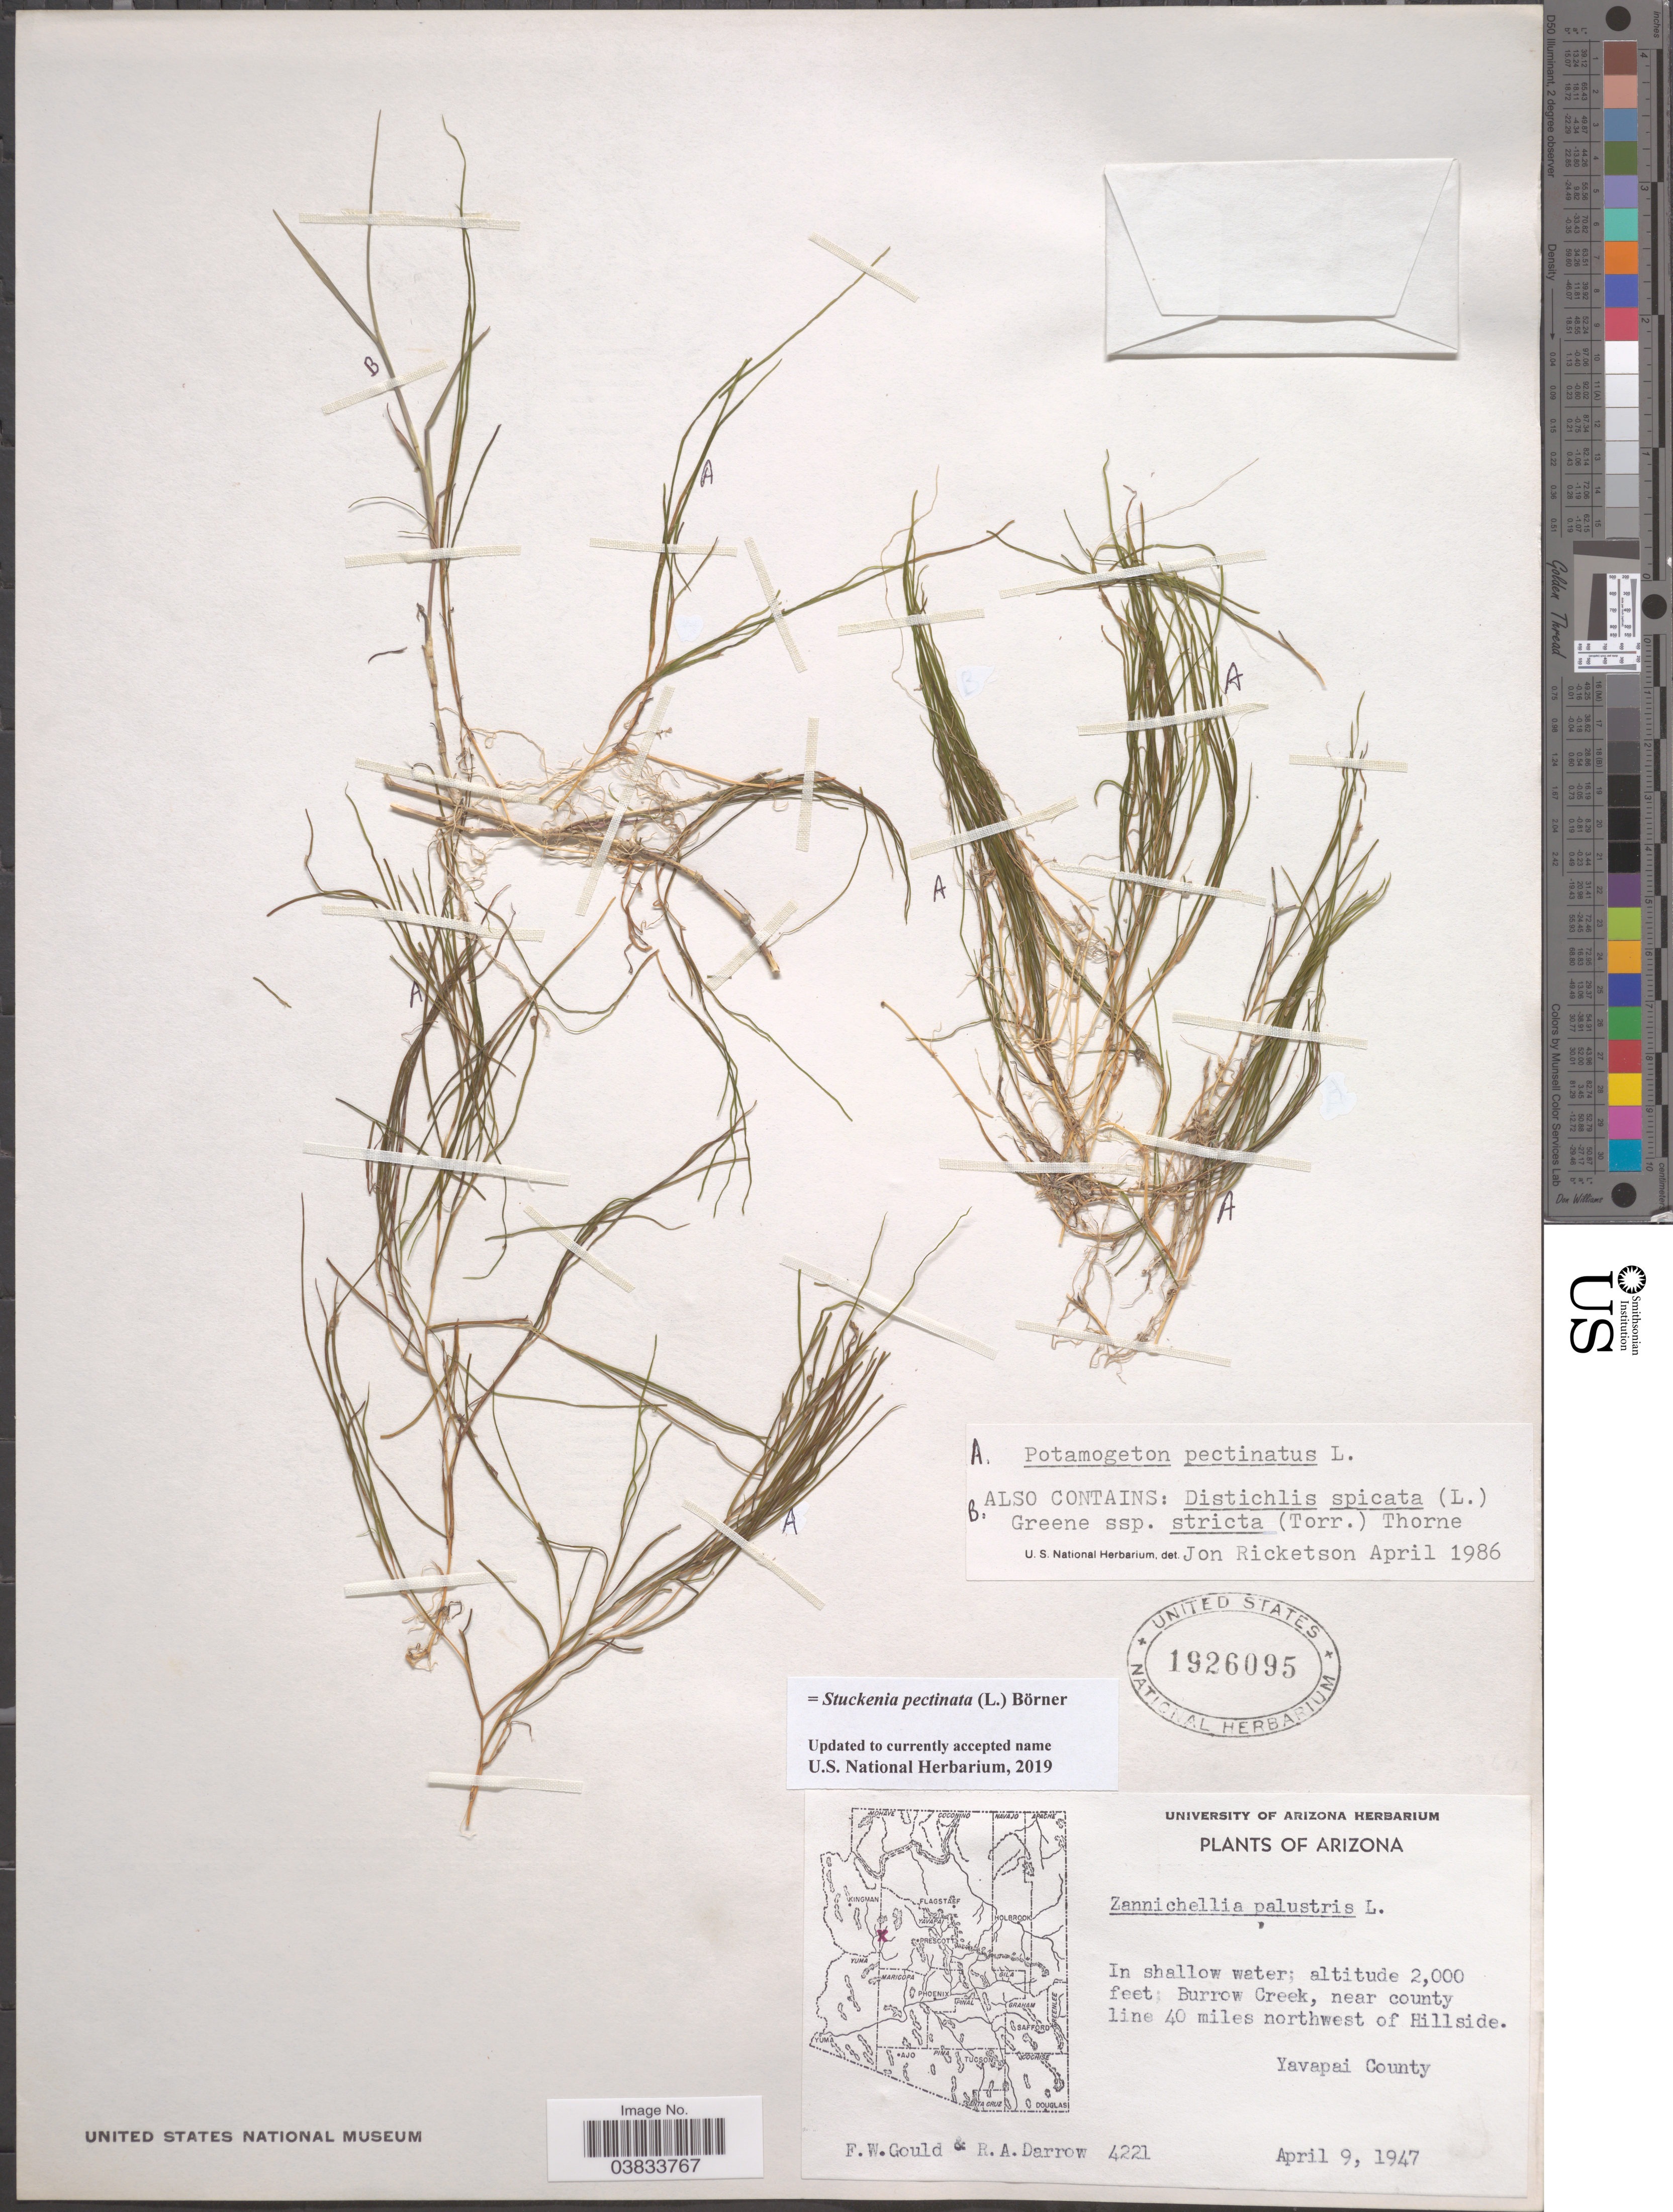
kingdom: Plantae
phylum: Tracheophyta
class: Liliopsida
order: Alismatales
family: Potamogetonaceae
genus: Stuckenia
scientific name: Stuckenia pectinata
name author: (L.) Börner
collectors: F. W. Gould & R. A. Darrow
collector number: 4221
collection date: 1947-04-09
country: United States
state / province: Arizona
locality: Burrow Creek, near county line 40 miles northwest of Hillside. Yavapai County.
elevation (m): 610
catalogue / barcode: US 1926095